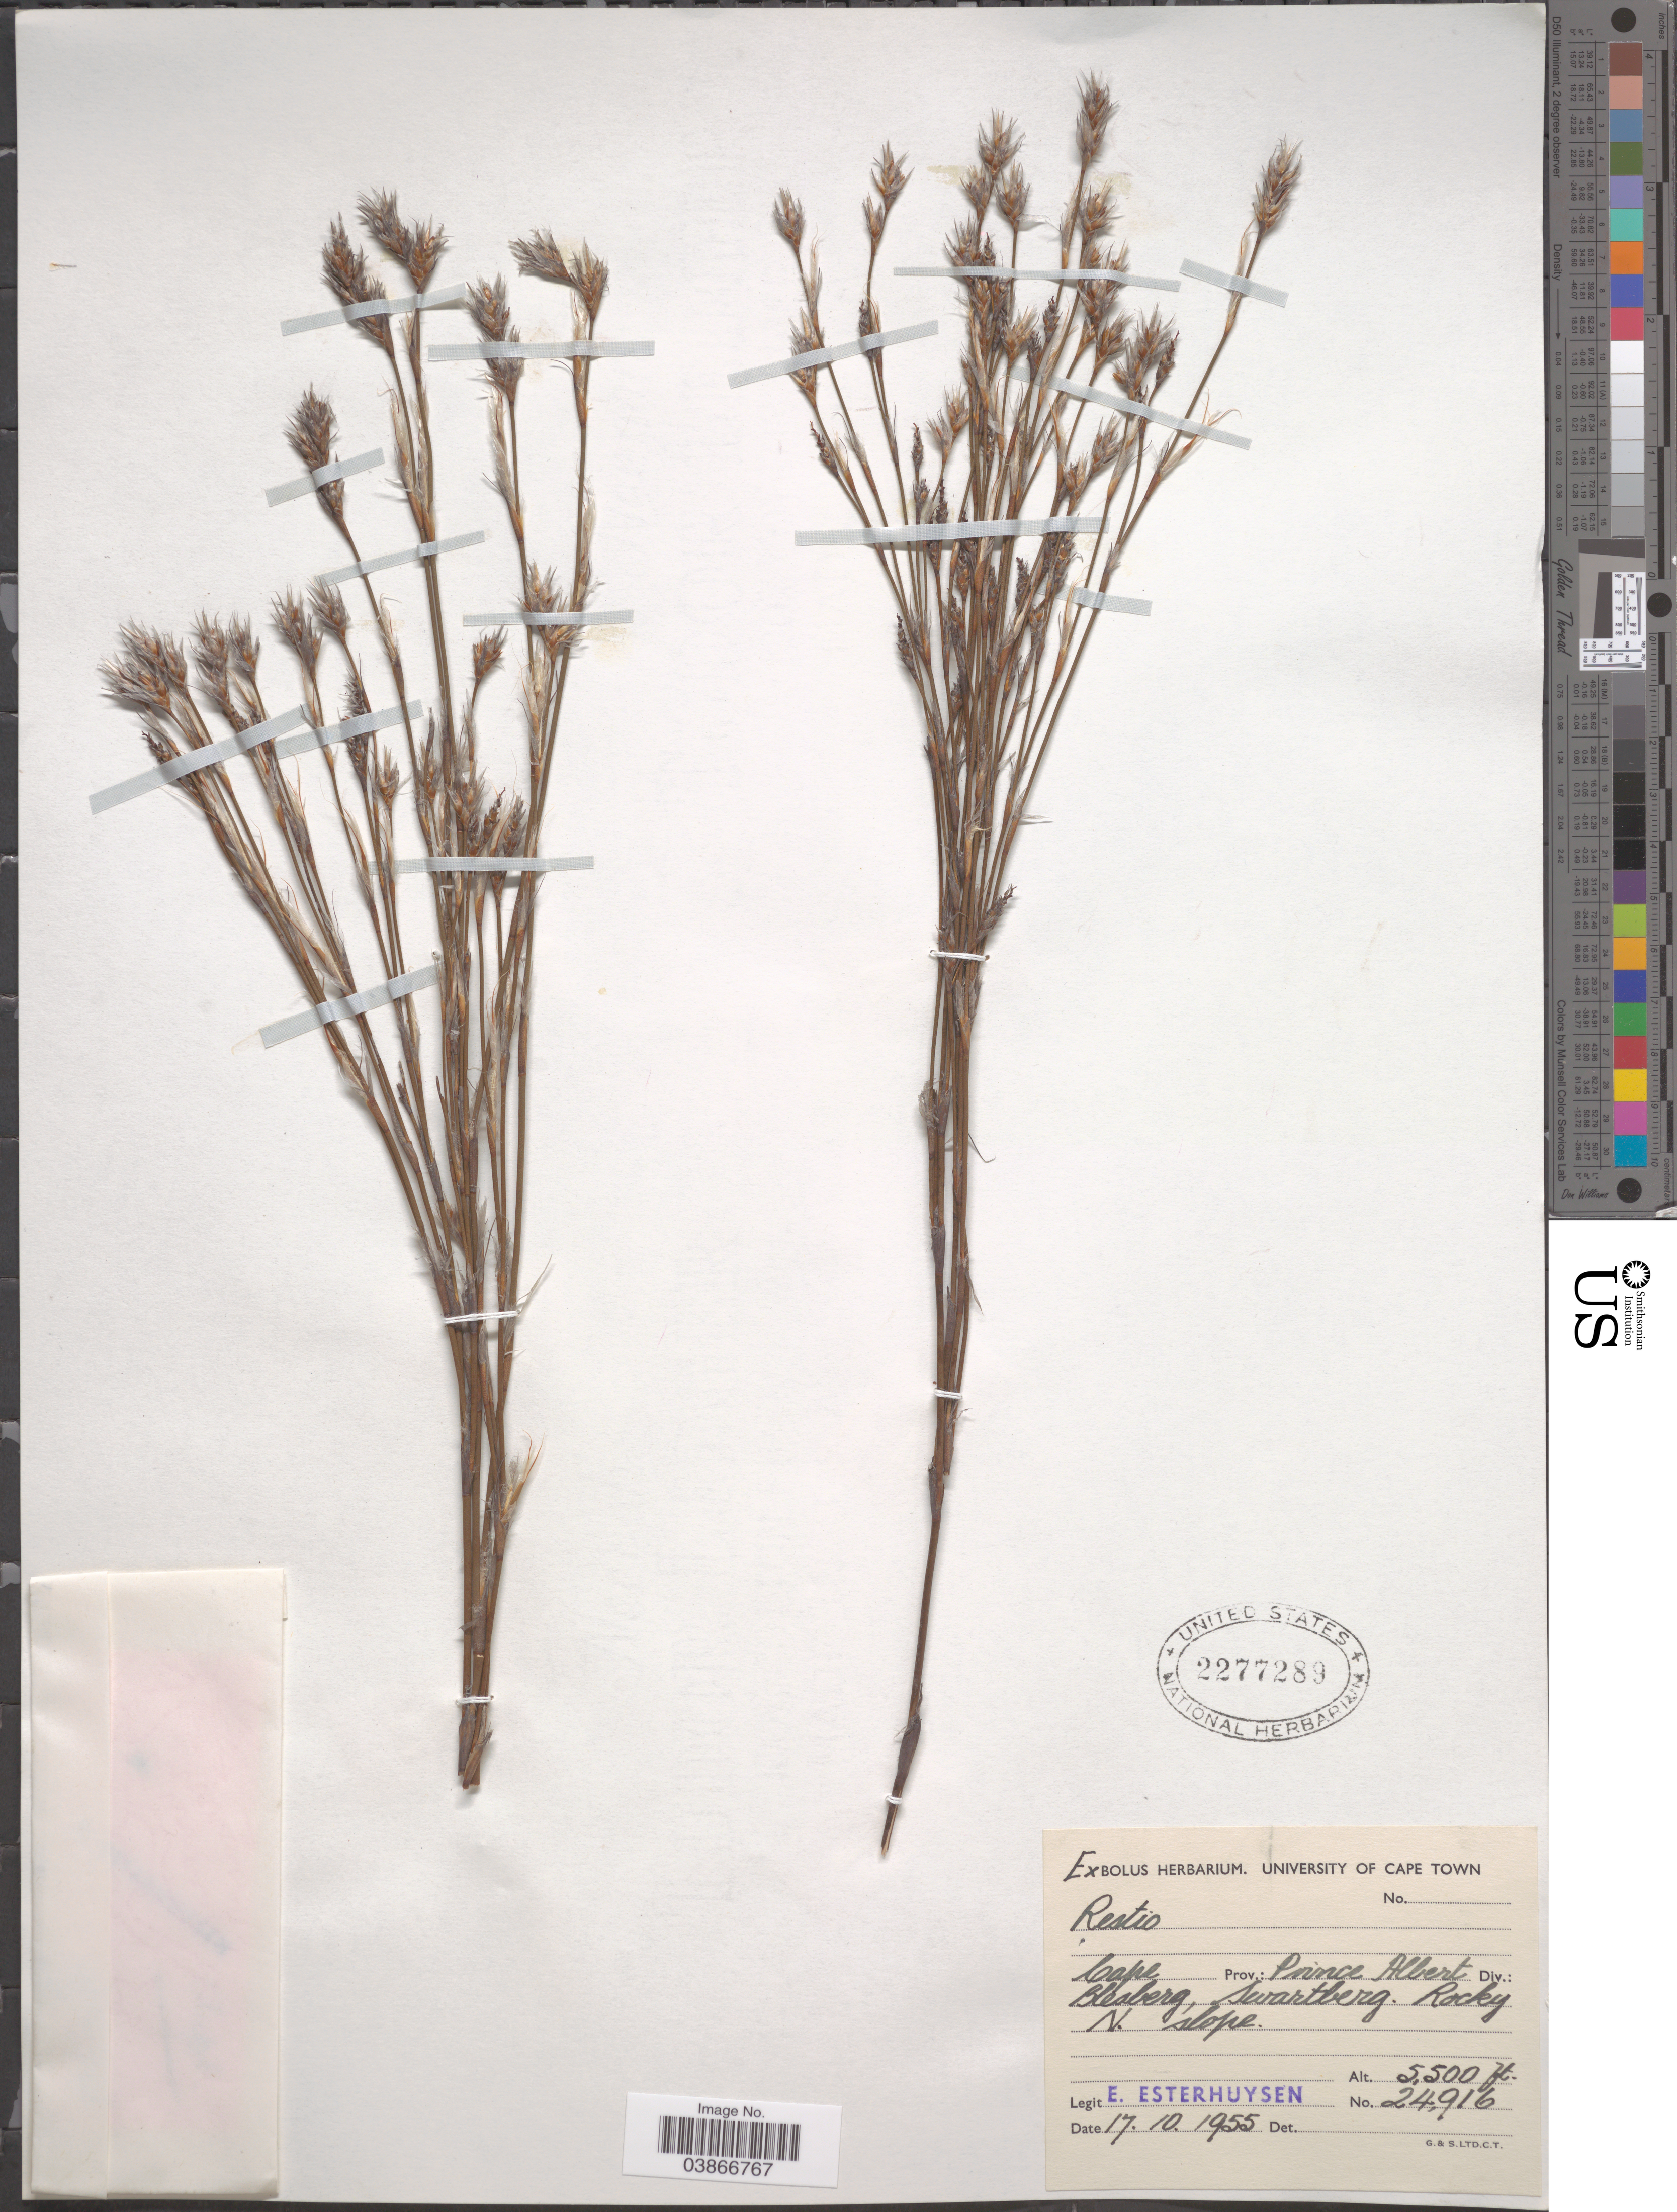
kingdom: Plantae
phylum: Tracheophyta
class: Liliopsida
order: Poales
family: Restionaceae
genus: Restio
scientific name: Restio sp.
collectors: E. E. Esterhuysen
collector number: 24916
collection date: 1955-10-17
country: South Africa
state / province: Western Cape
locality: Prince Albert Div.: Bleaberg, Swartberg. Rocky N. slope.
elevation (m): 1676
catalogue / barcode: US 2277289